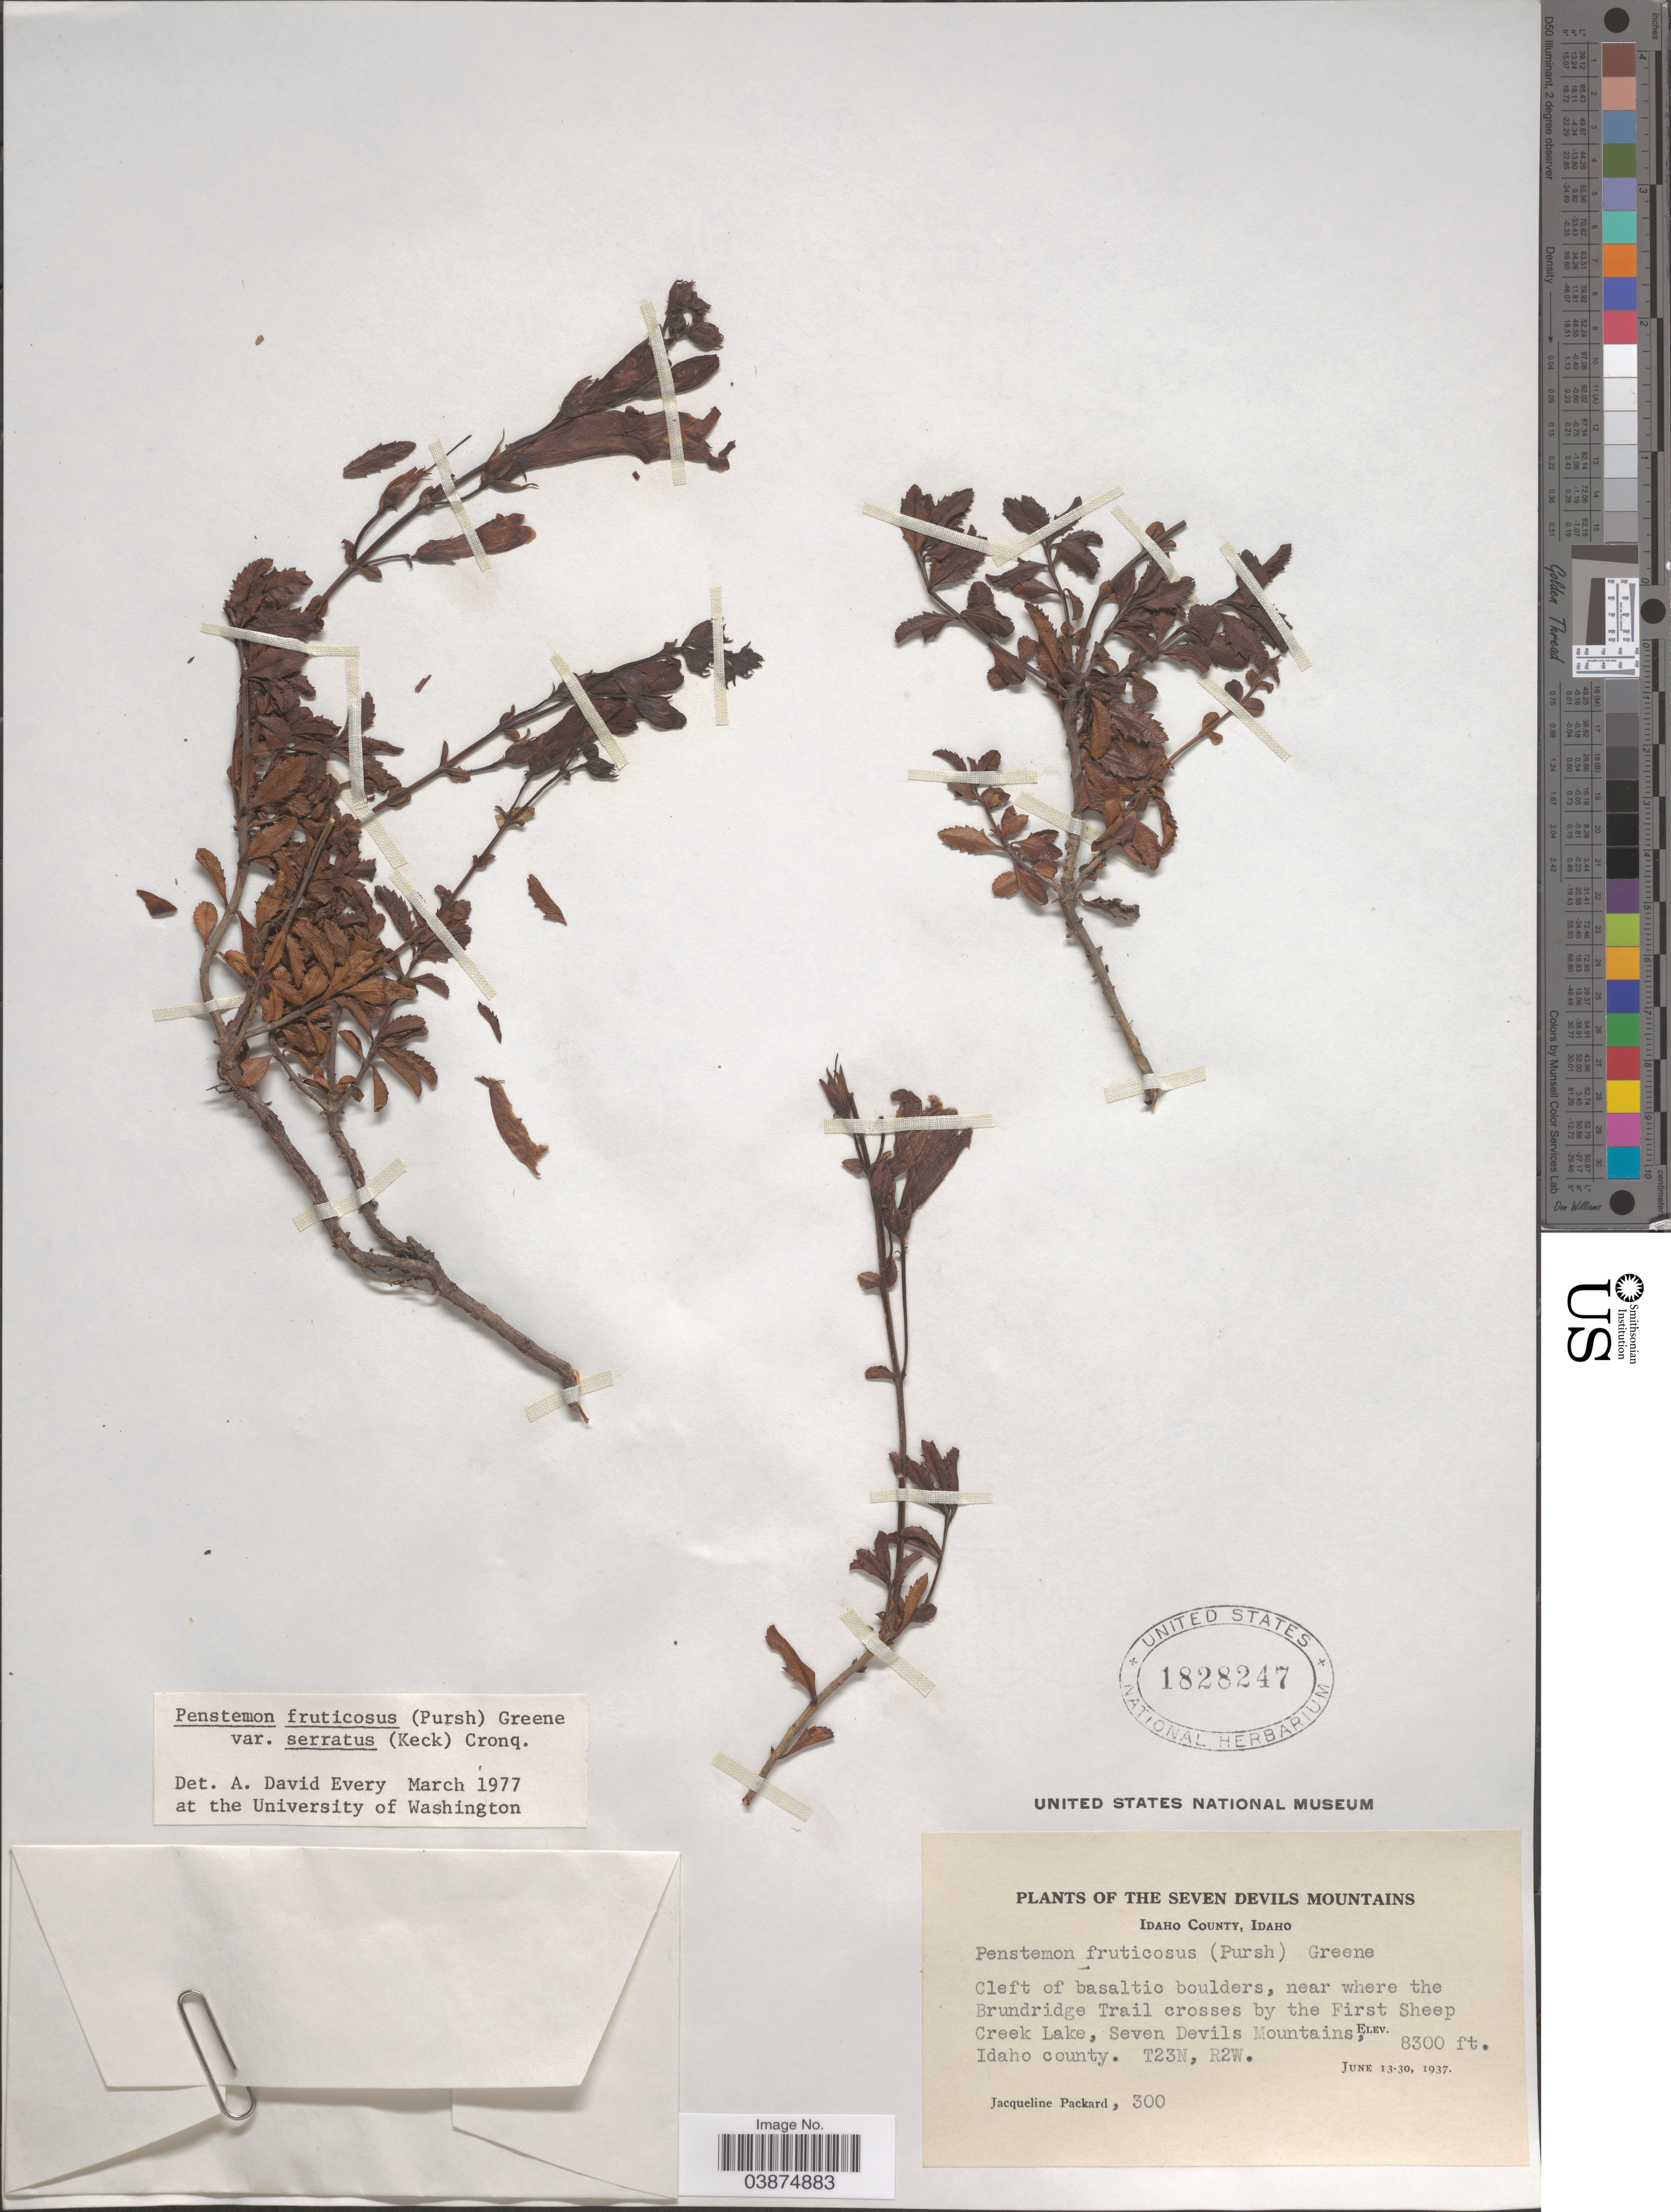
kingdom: Plantae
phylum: Tracheophyta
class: Magnoliopsida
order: Lamiales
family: Plantaginaceae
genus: Penstemon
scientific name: Penstemon fruticosus var. serratus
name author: (D.D. Keck) Cronquist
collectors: J. Packard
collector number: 300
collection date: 1937-06-13/1937-06-30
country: United States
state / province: Idaho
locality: Seven Devils Mountains. Idaho County. Cleft of basaltic boulders, near where the Brundridge Trail crosses by the First Sheep Creek Lake, Seven Devils Mountains, Idaho County. T23N, R2W.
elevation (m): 2530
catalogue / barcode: US 1828247